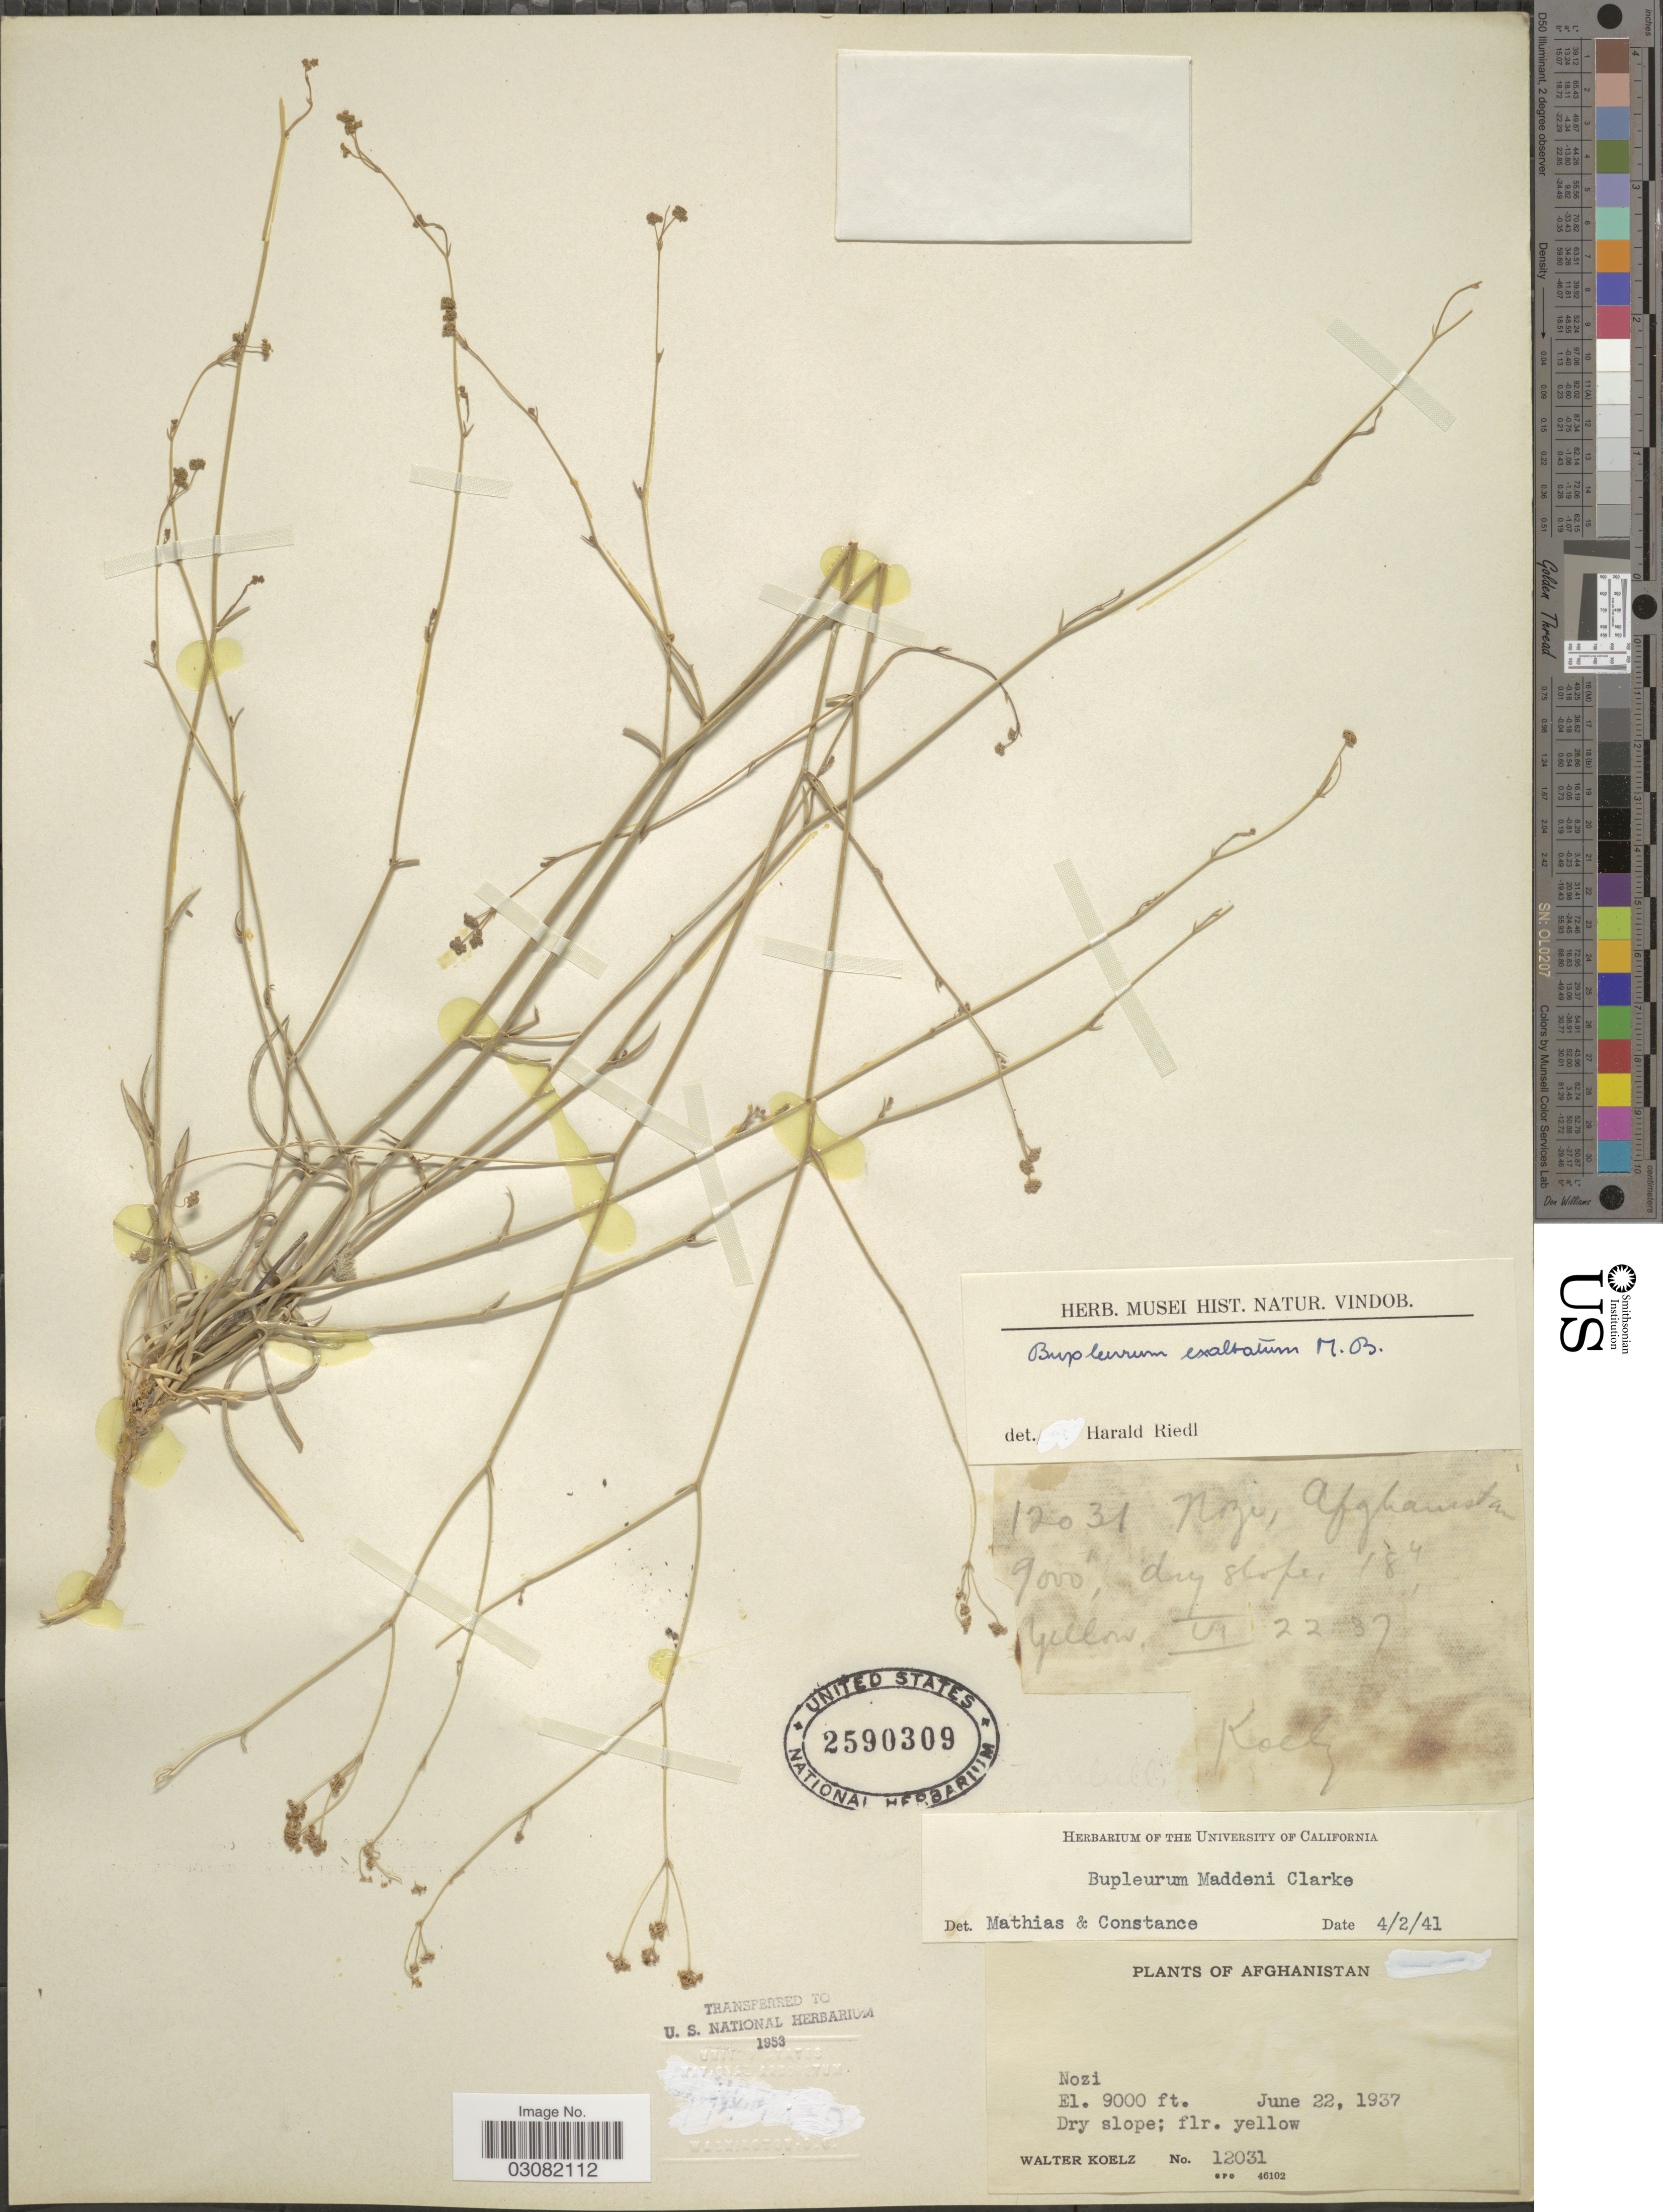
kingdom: Plantae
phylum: Tracheophyta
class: Magnoliopsida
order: Apiales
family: Apiaceae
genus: Bupleurum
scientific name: Bupleurum exaltatum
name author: M. Bieb.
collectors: W. N. Koelz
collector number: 12031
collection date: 1937-06-22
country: Afghanistan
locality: Nozi.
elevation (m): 2743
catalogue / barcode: US 2590309